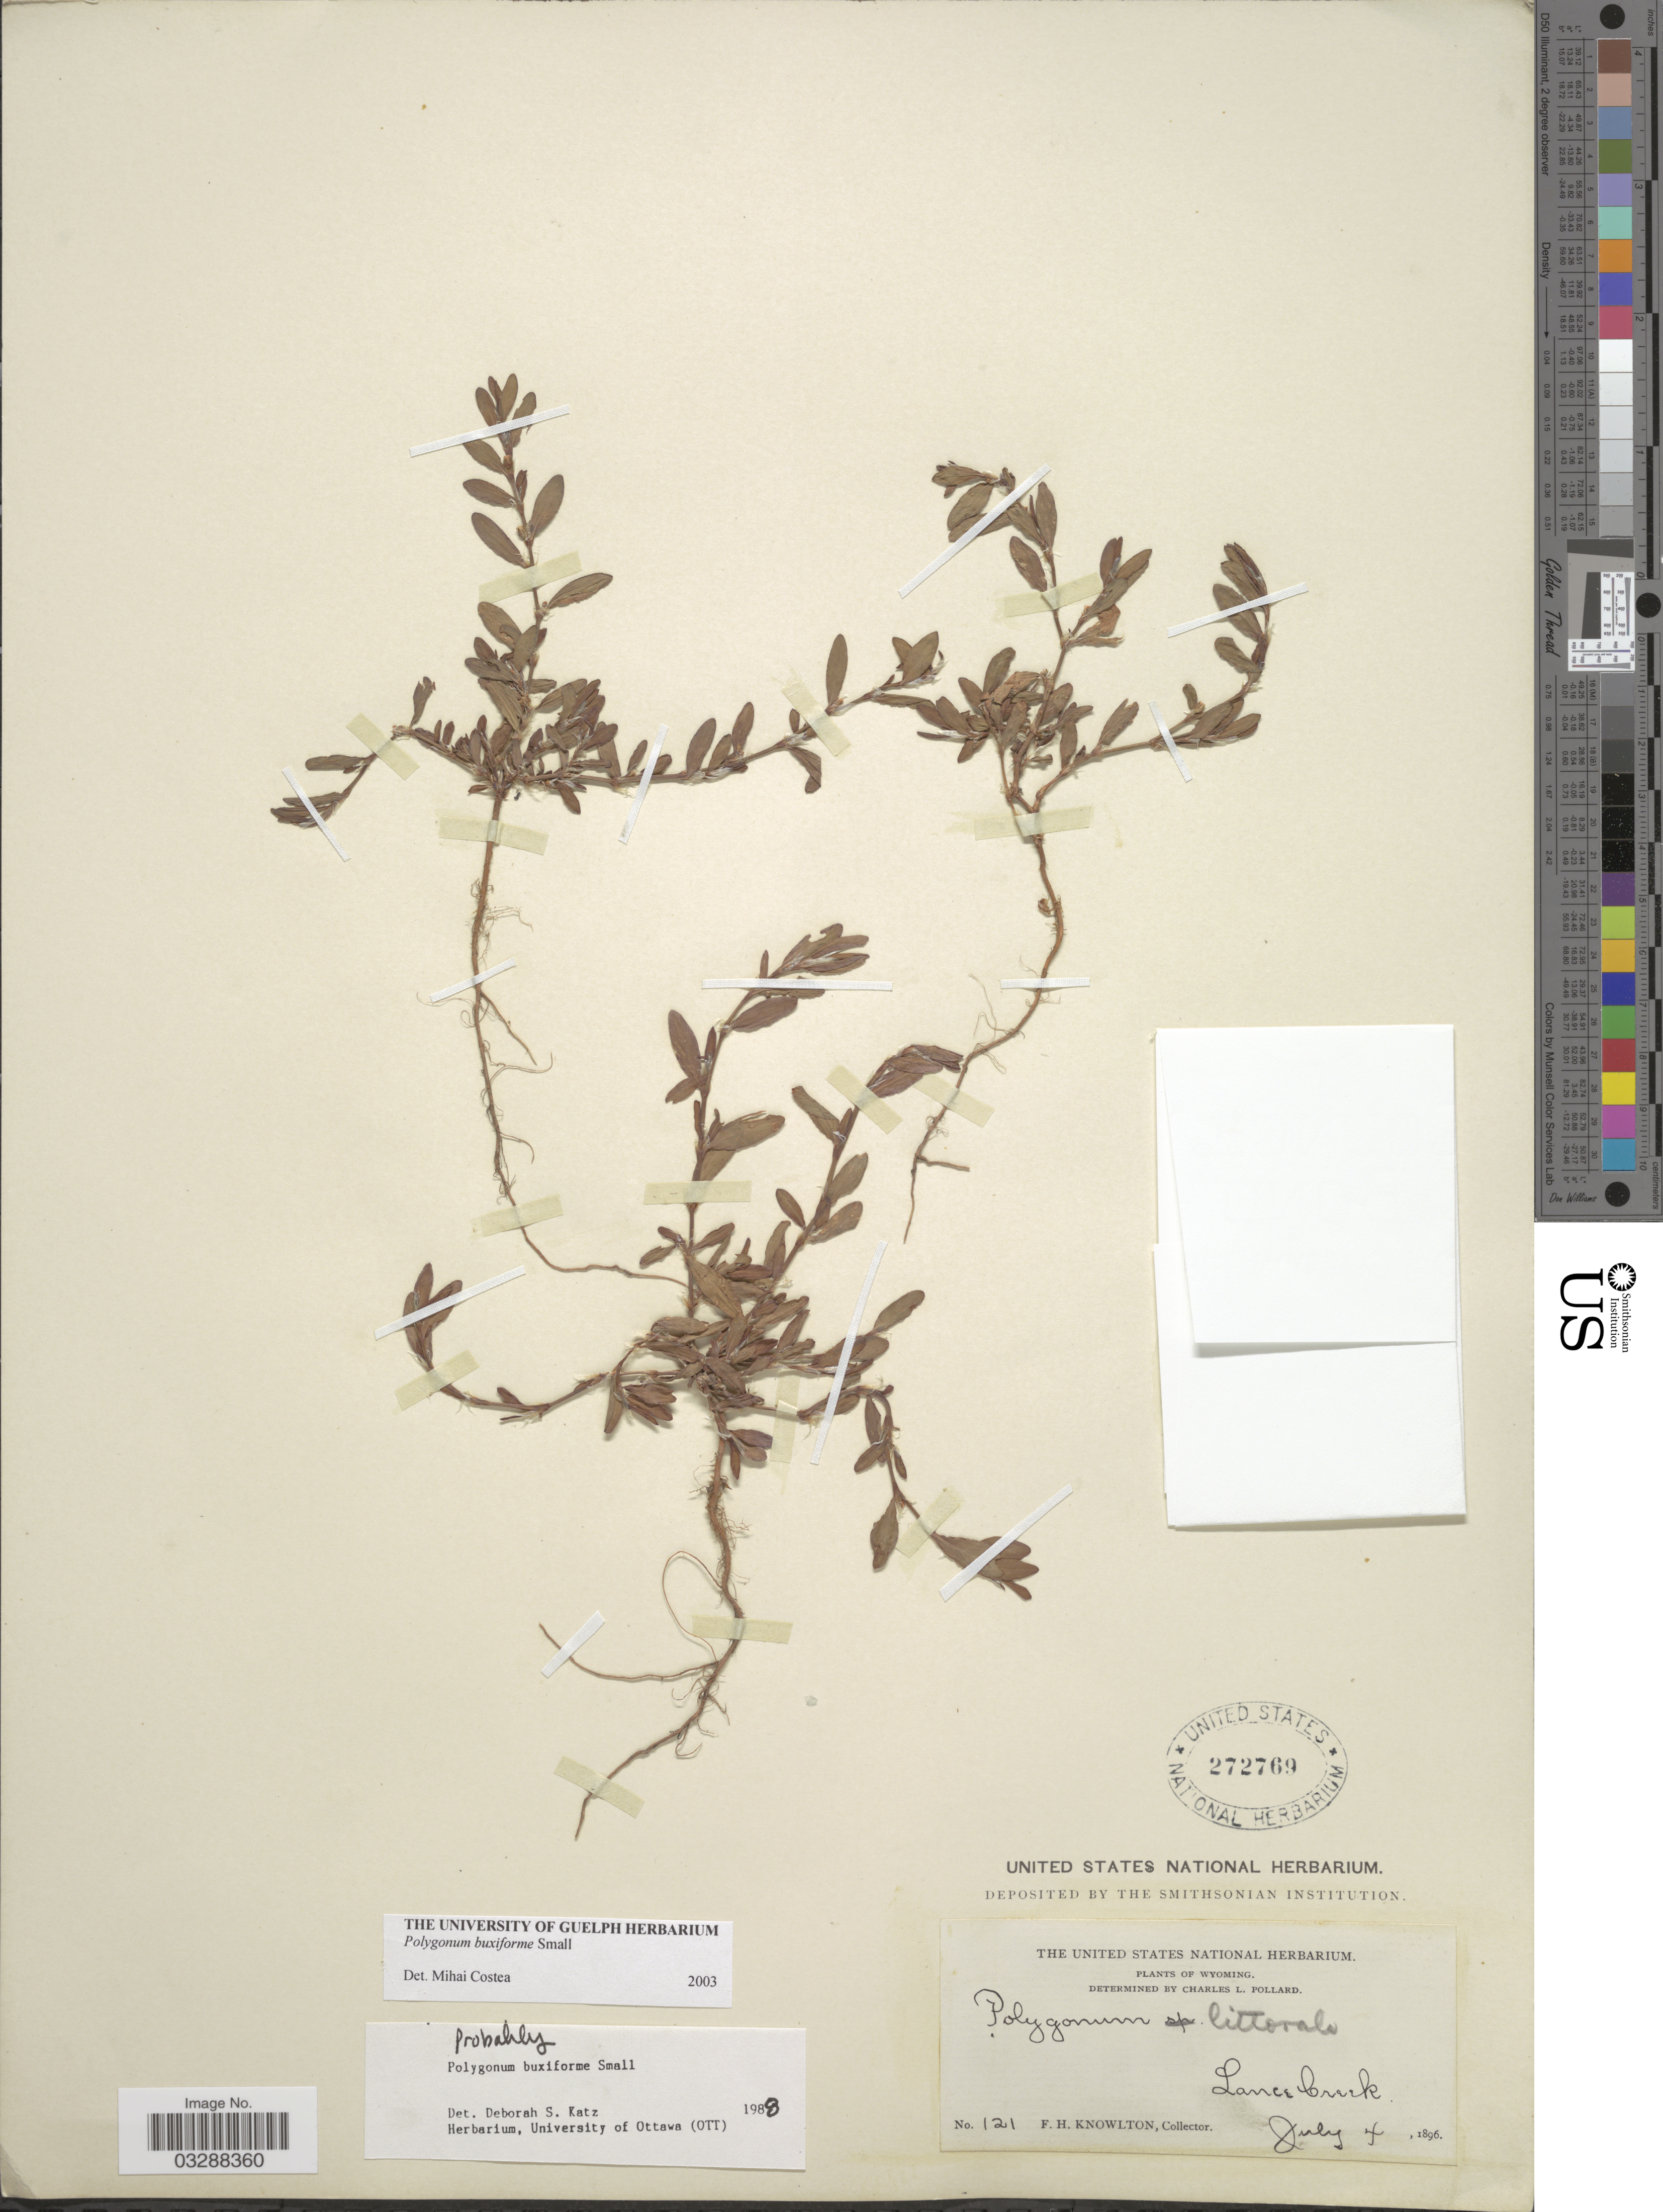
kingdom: Plantae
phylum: Tracheophyta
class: Magnoliopsida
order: Caryophyllales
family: Polygonaceae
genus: Polygonum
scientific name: Polygonum buxiforme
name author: Small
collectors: F. H. Knowlton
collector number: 121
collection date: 1896-07-04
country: United States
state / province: Wyoming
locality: Lance Creek.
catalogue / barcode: US 272769